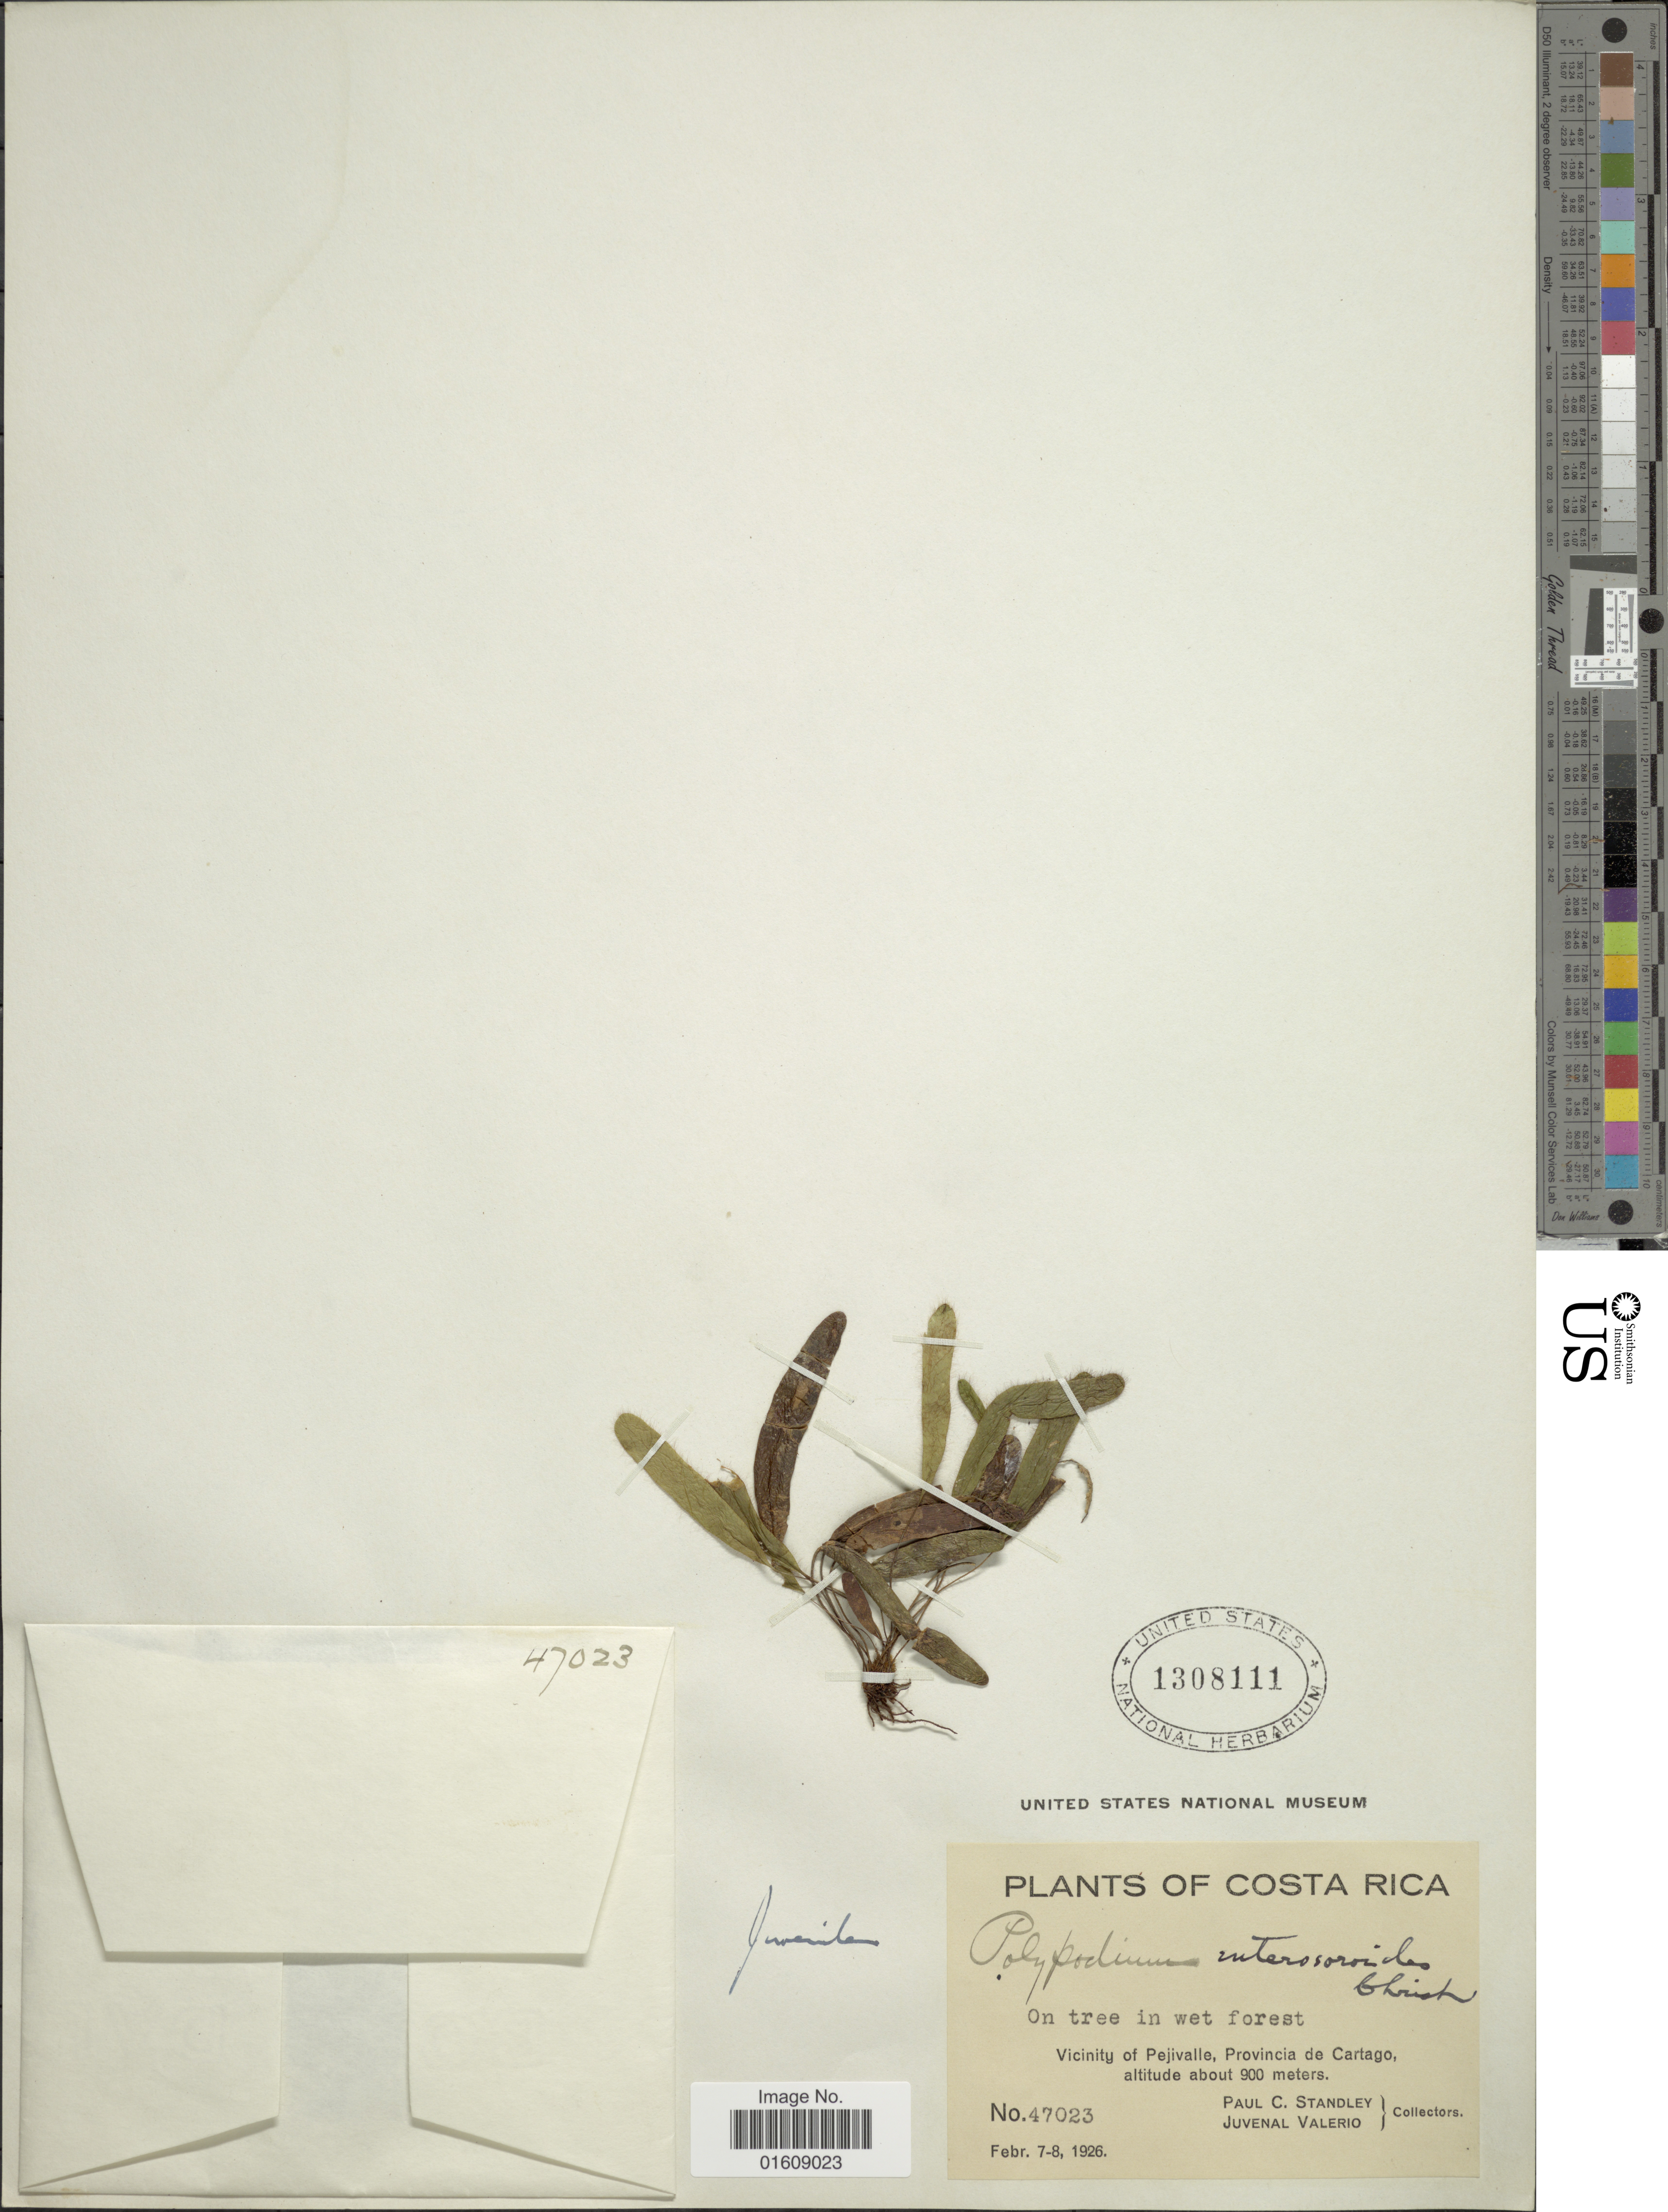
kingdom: Plantae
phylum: Tracheophyta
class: Polypodiopsida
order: Polypodiales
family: Polypodiaceae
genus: Enterosora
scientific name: Enterosora x enterosoroides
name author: (Christ) L.E. Bishop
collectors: P. C. Standley & J. Valerio R.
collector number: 47023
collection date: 1926-02-07/1926-02-08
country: Costa Rica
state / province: Cartago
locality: Costa Rica, Vicinity of Pejivalle, Provincia de Cartago.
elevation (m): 900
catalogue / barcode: US 1308111